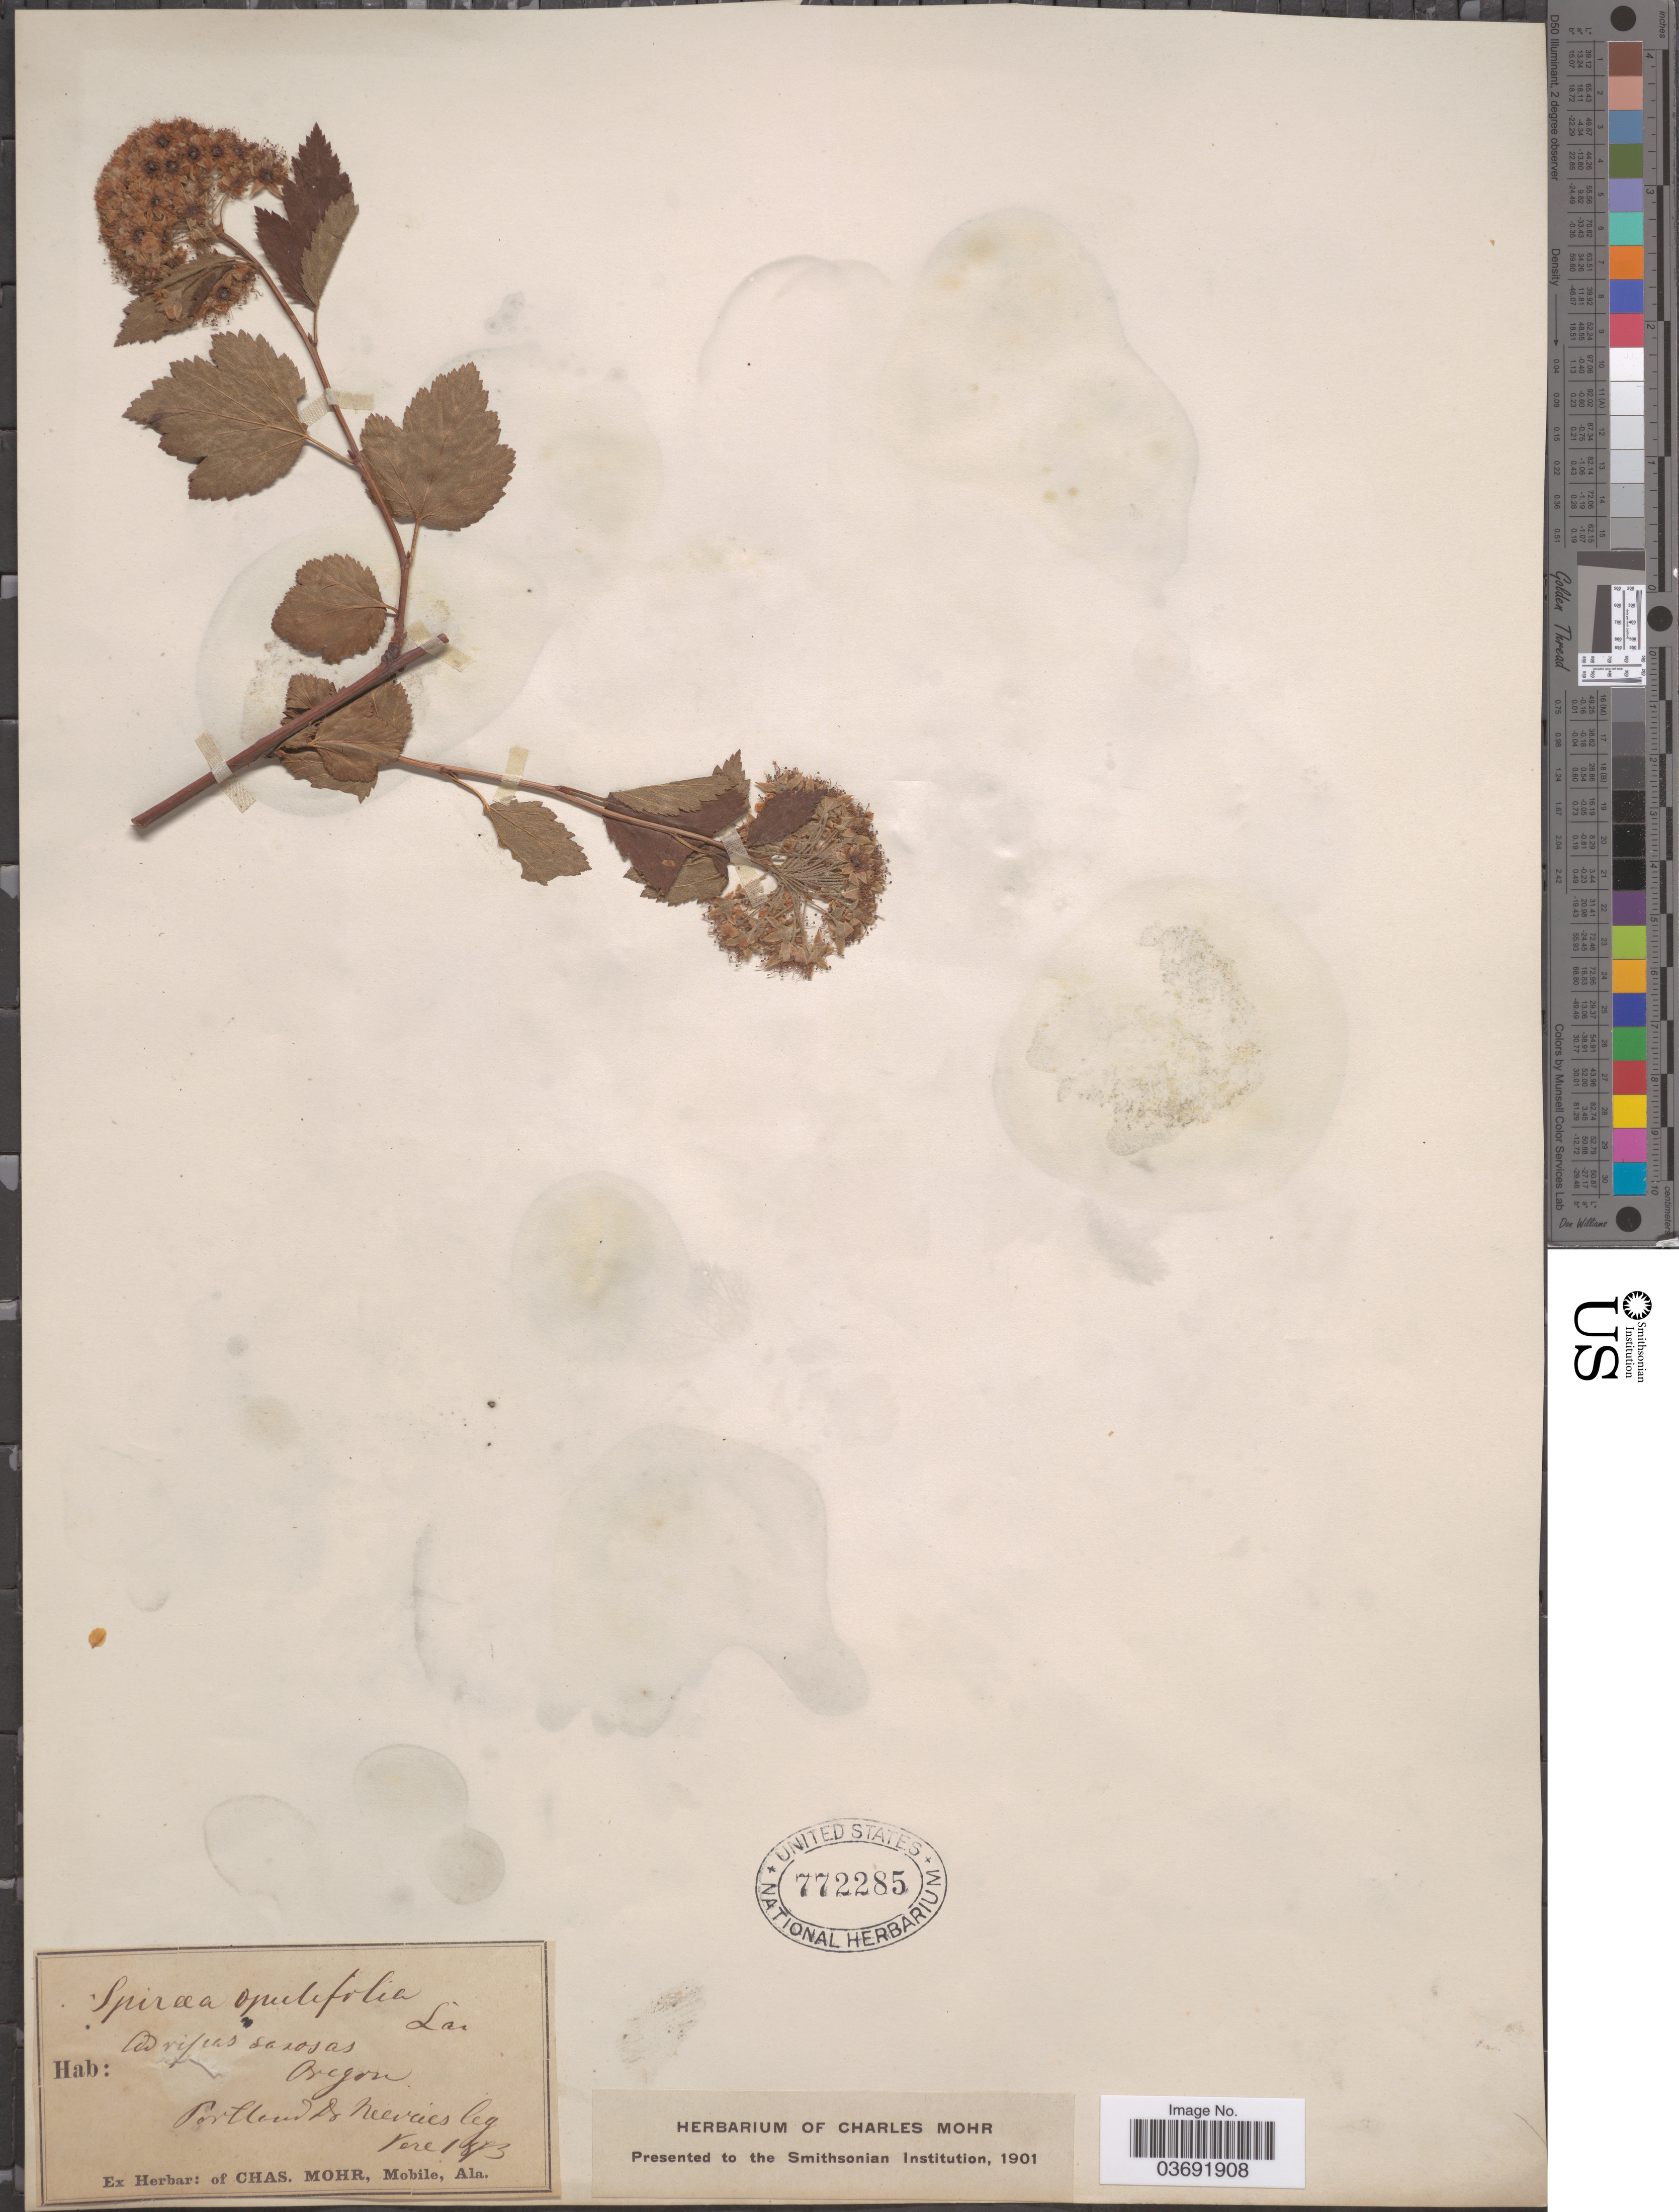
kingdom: Plantae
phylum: Tracheophyta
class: Magnoliopsida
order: Rosales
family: Rosaceae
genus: Physocarpus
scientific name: Physocarpus capitatus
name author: (Pursh) Kuntze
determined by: Strong, Mark T., (BOT), Smithsonian Institution - National Museum of Natural History (UNITED STATES)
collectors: R. Nevius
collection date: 1873-02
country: United States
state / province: Oregon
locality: Portland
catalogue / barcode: US 772285